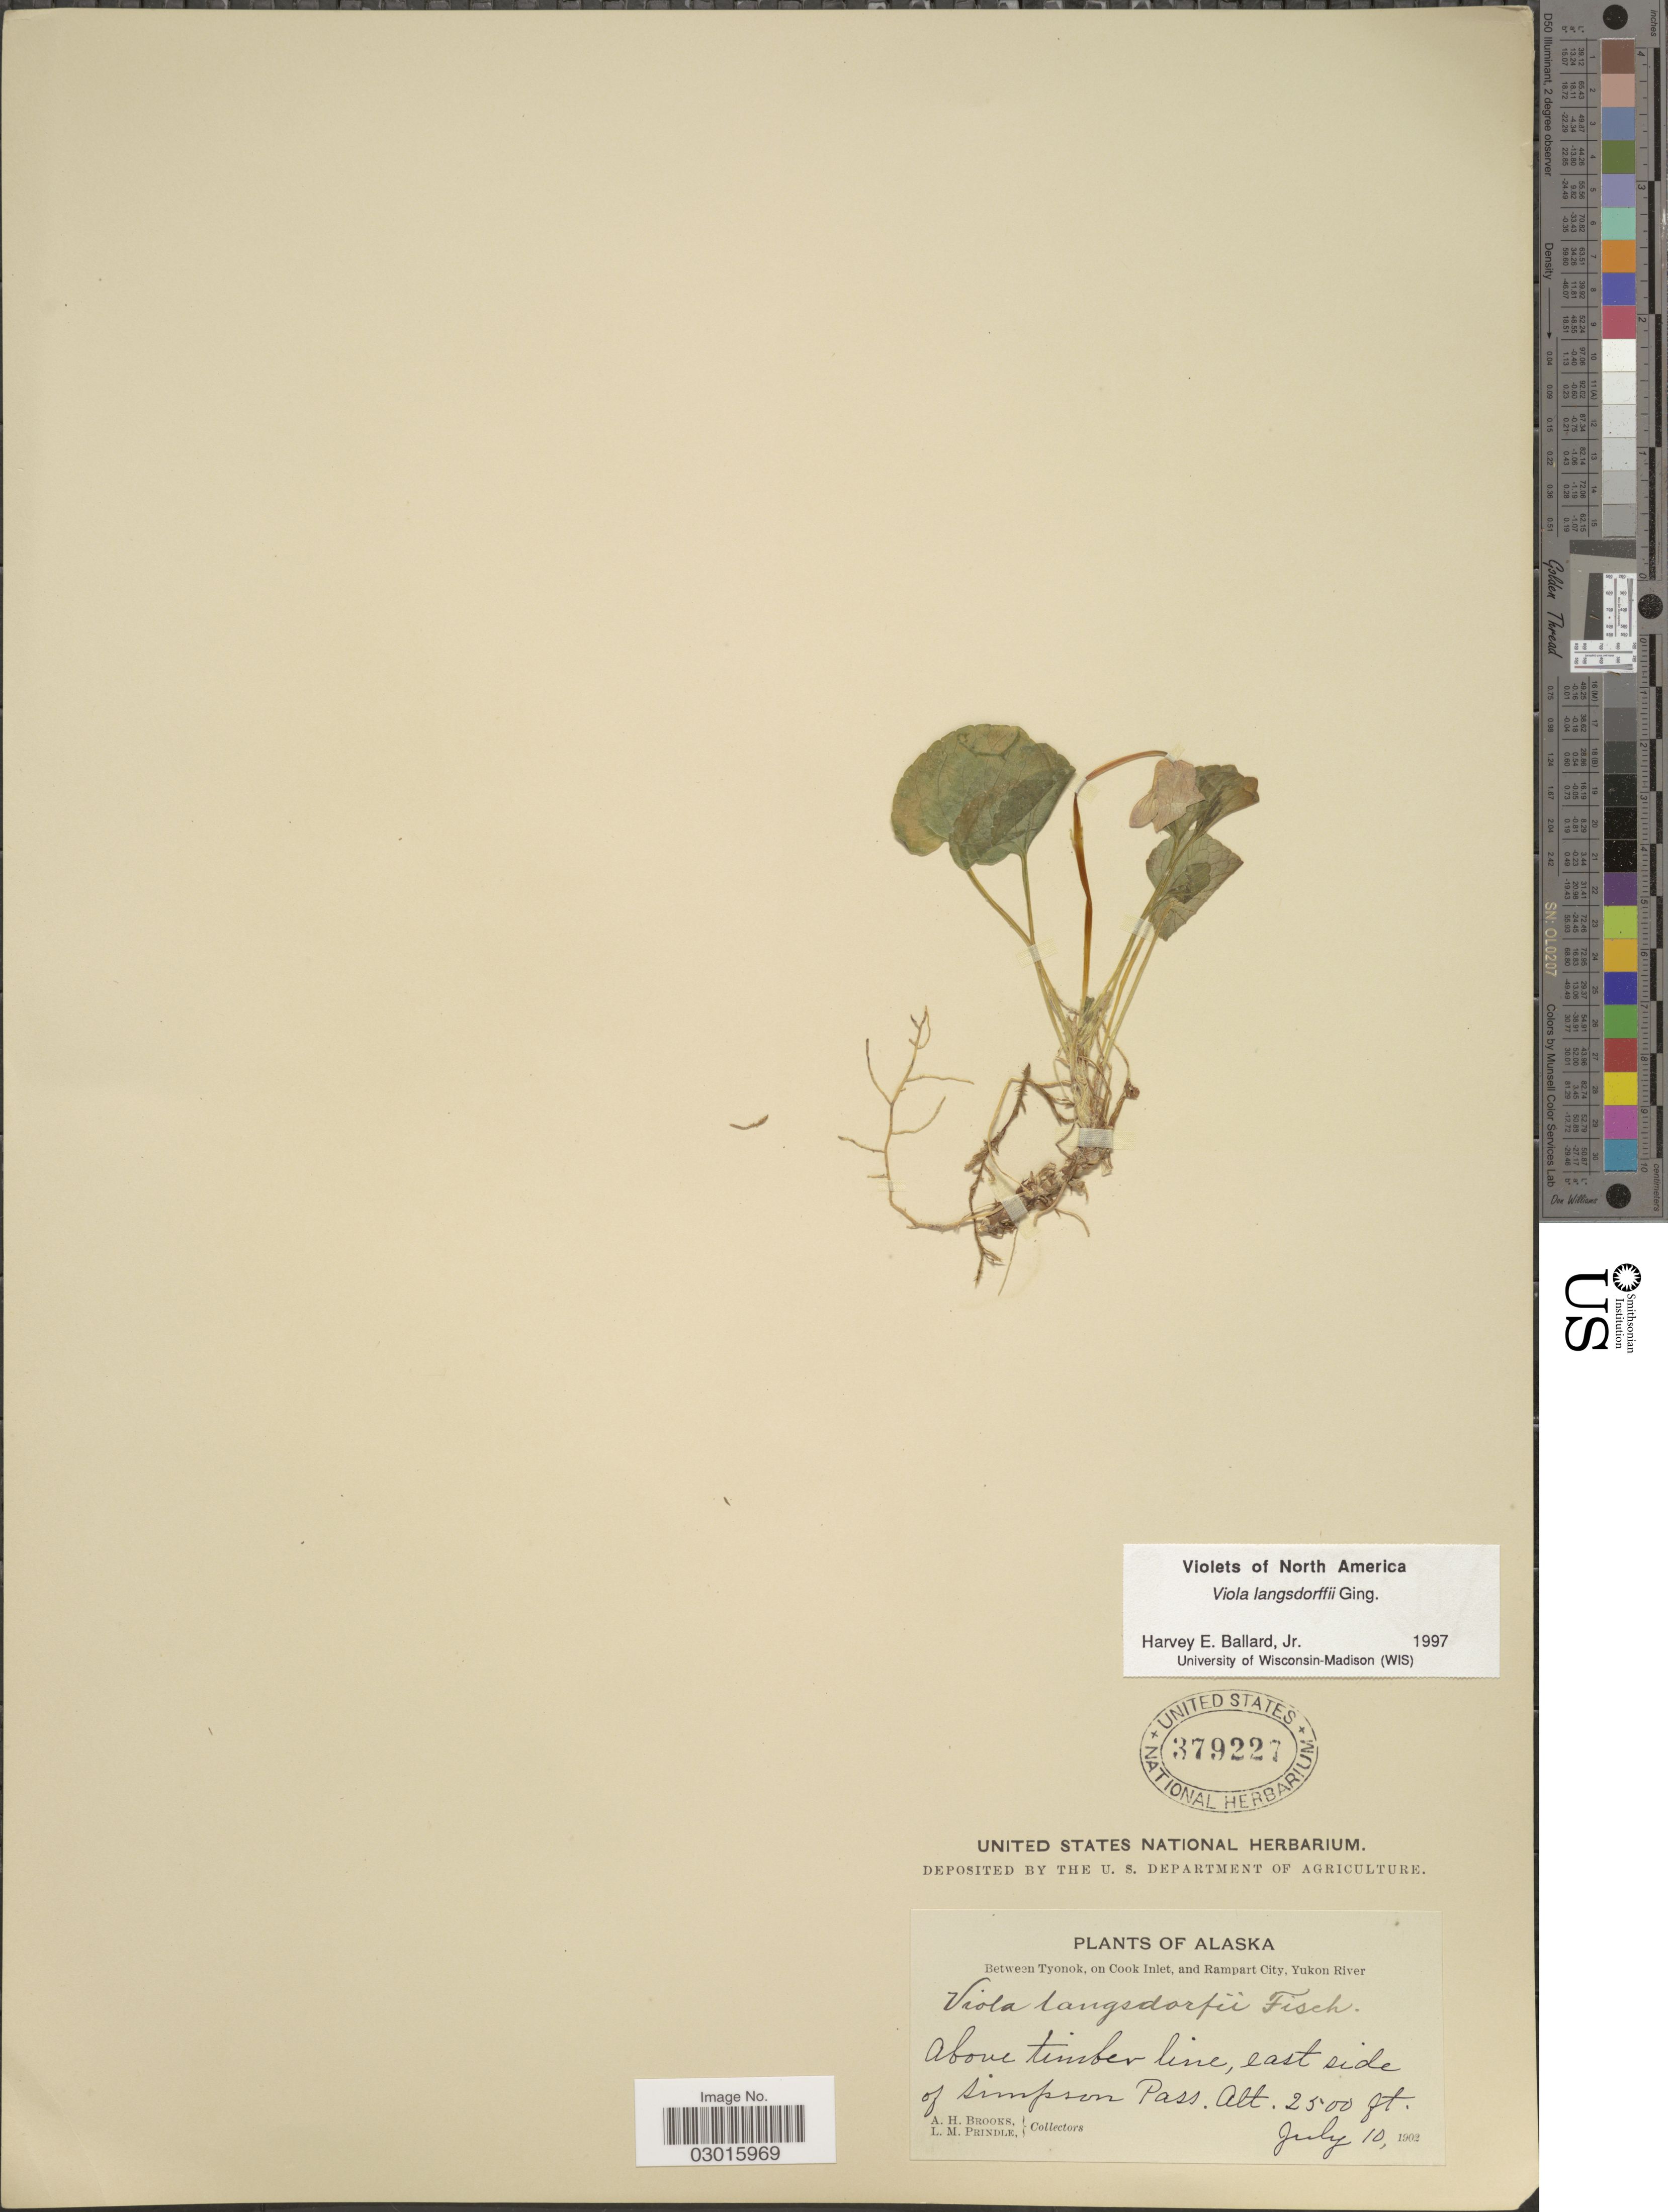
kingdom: Plantae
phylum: Tracheophyta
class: Magnoliopsida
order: Malpighiales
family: Violaceae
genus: Viola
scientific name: Viola langsdorffii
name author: Fisch. ex Ging.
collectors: A. Brooks & L. Prindle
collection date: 1902-07-10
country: United States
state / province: Alaska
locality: Between Tyonok, on Cook Inlet, and Rampart City, Yukon River, Above timber line, east side of simpson Pass.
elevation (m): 762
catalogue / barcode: US 379227